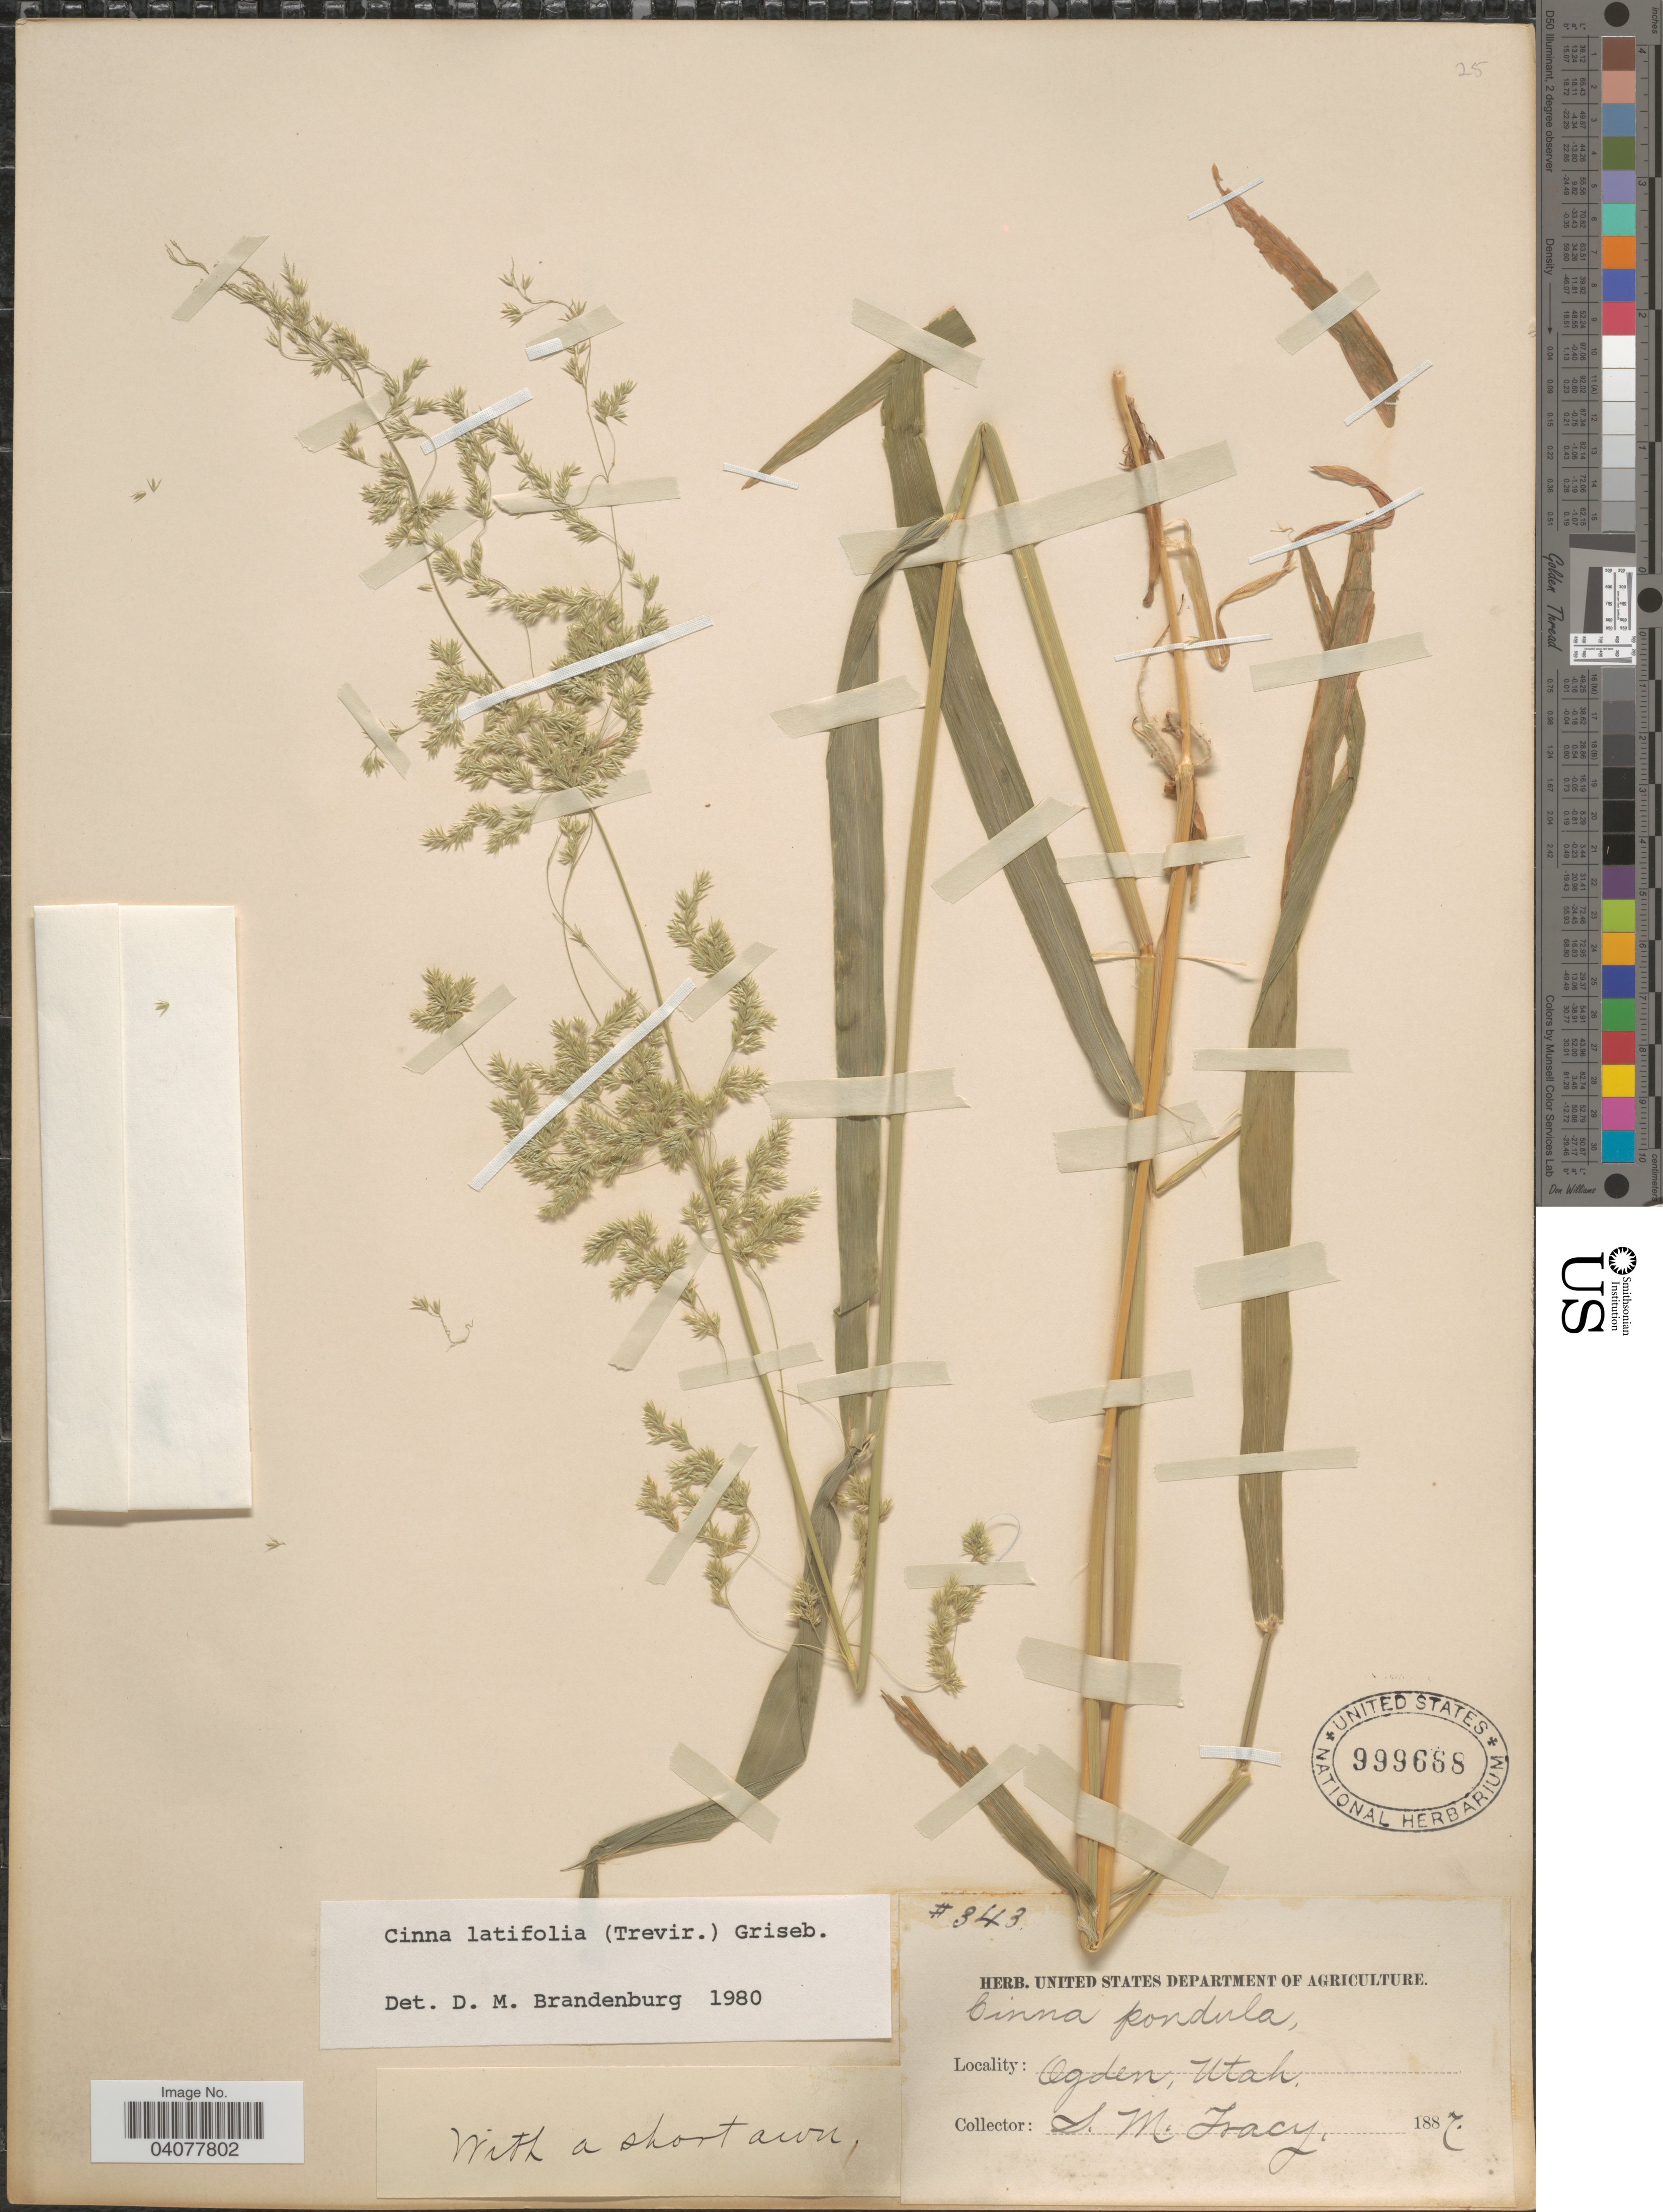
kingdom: Plantae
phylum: Tracheophyta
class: Liliopsida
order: Poales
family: Poaceae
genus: Cinna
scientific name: Cinna latifolia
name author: (Trevir. ex Goeppert) Griseb.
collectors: S. M. Tracy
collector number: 343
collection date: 1887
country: United States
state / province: Utah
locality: Ogden.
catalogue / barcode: US 999668